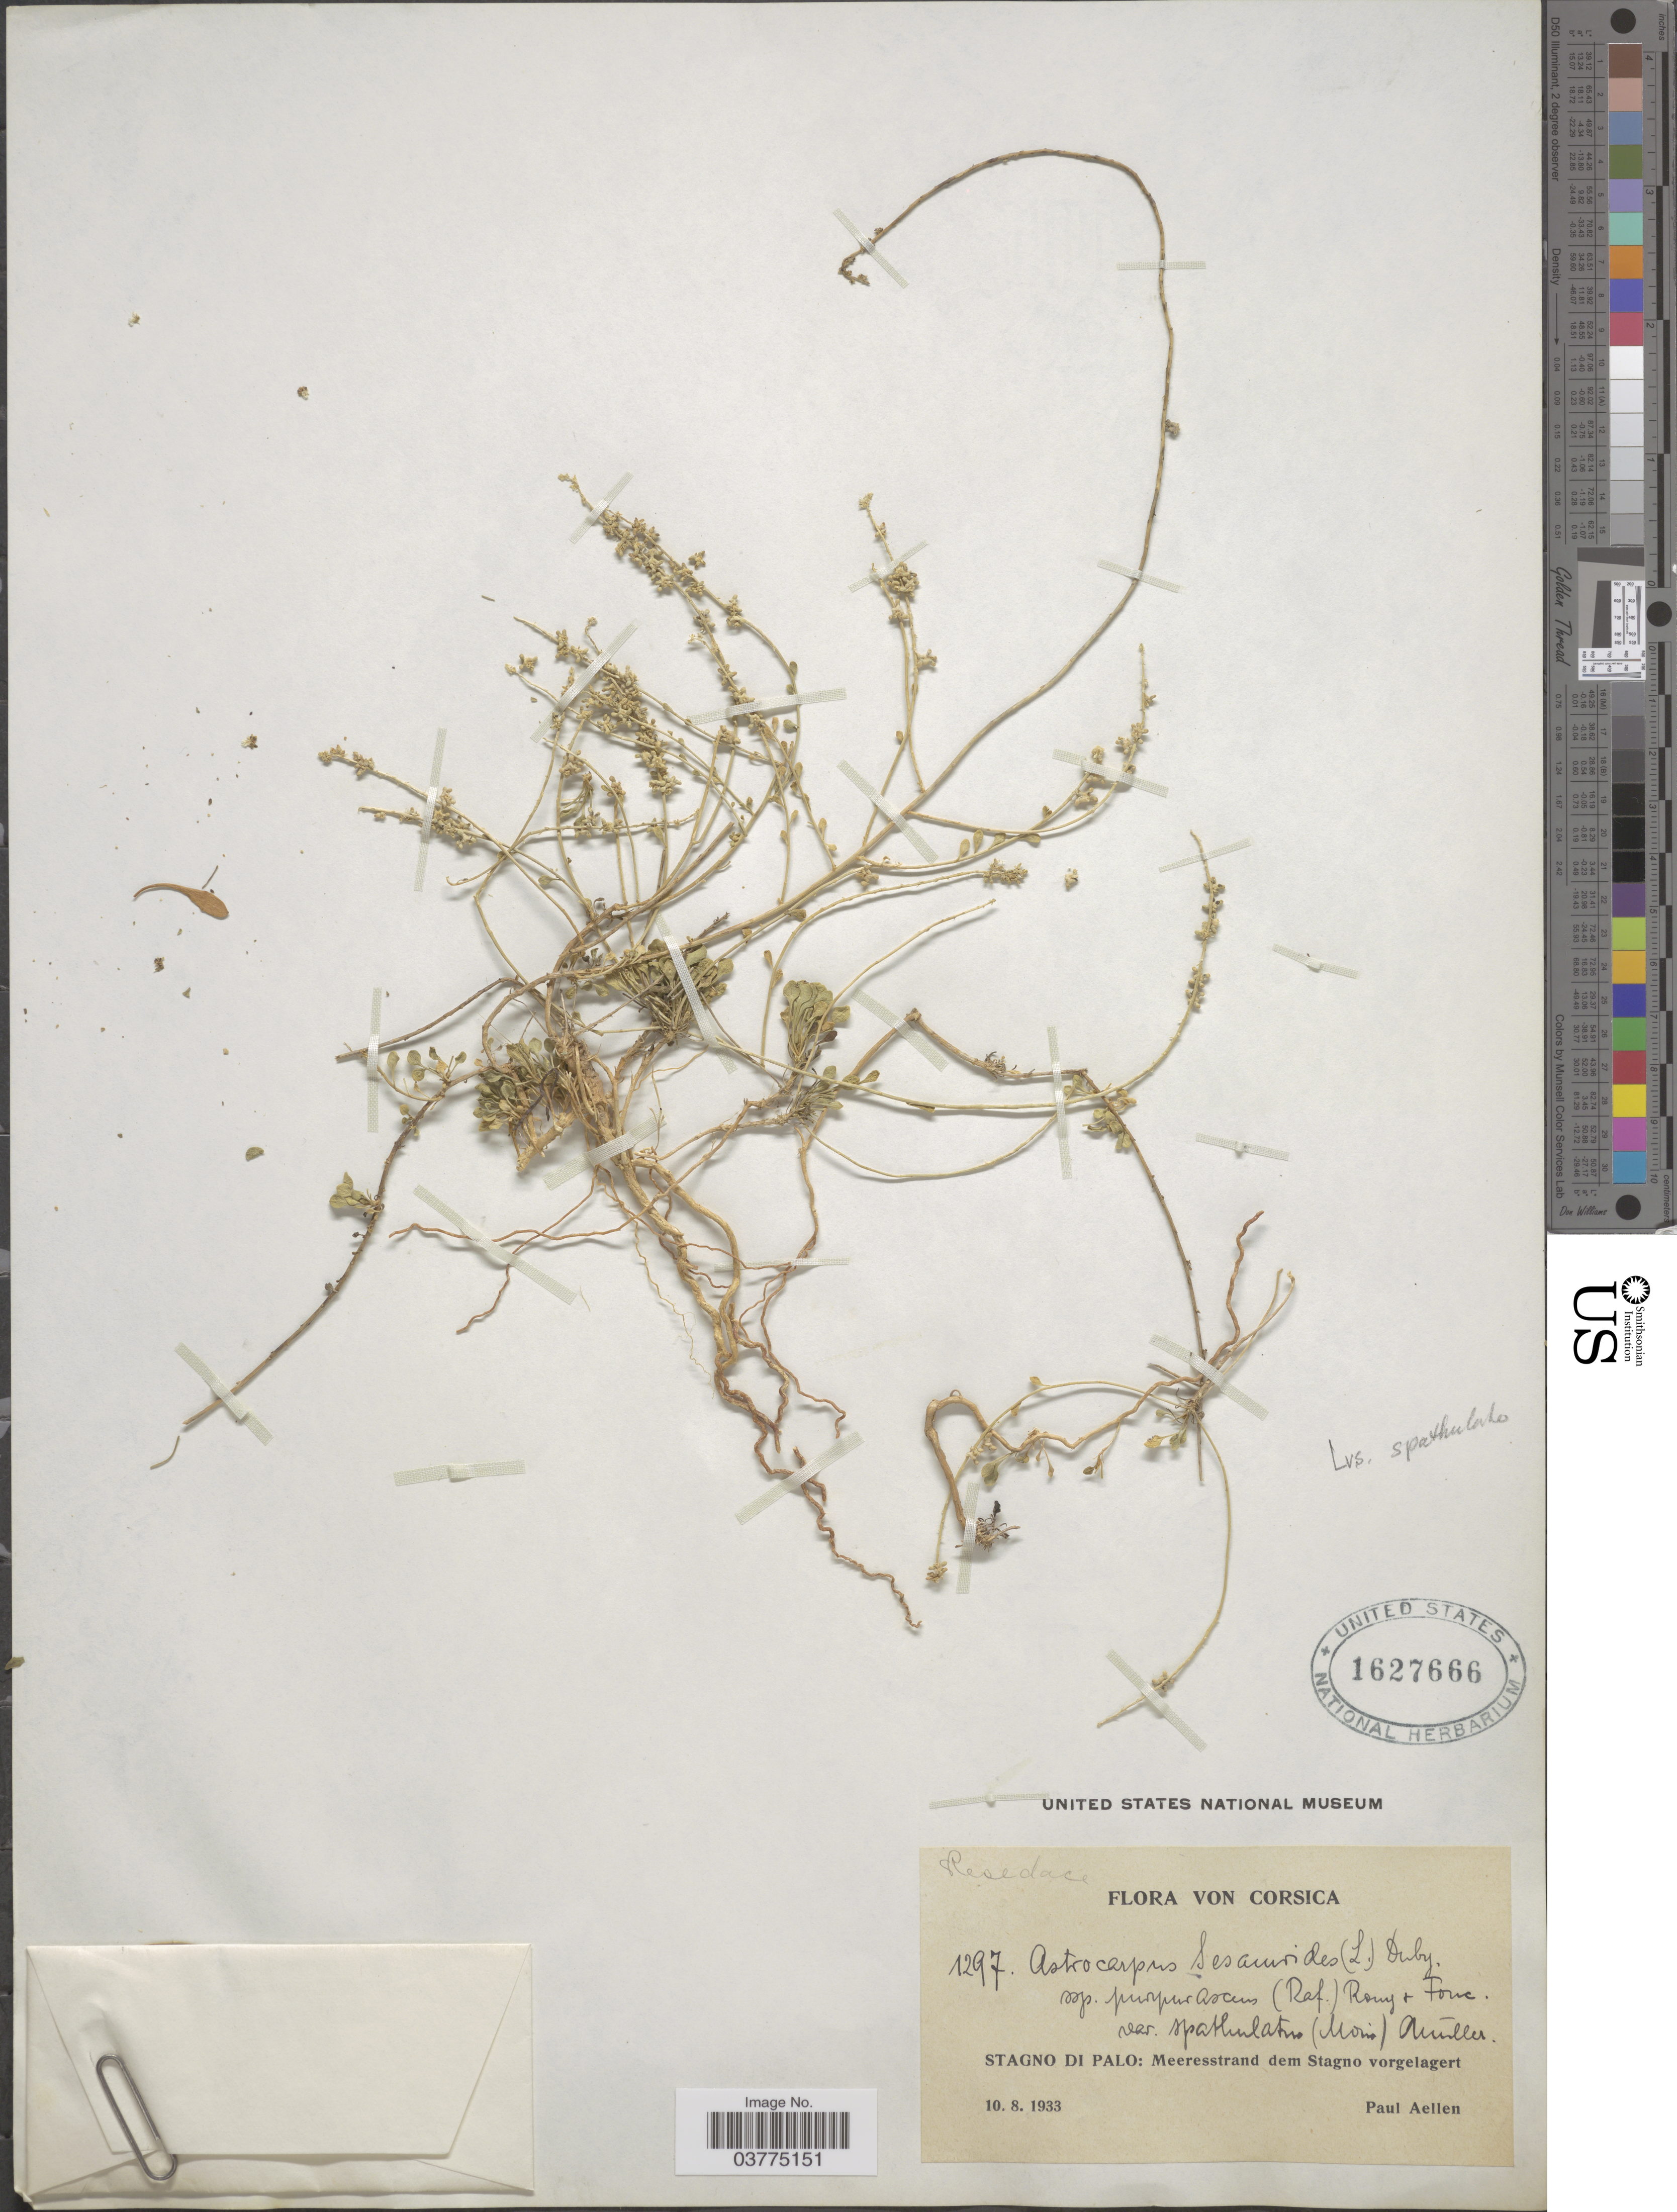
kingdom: Plantae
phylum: Tracheophyta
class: Magnoliopsida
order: Sapindales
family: Rutaceae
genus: Leionema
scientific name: Leionema spathulifolia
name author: (Revelière ex Boreau) Rothm.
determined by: Strong, Mark T., (BOT), Smithsonian Institution - National Museum of Natural History (UNITED STATES)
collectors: P. Aellen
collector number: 1297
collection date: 1933-08-10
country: France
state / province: Corsica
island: Corse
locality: Stagno Di Palo: Meeresstrand dem Stagno vorgelagert.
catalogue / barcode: US 1627666